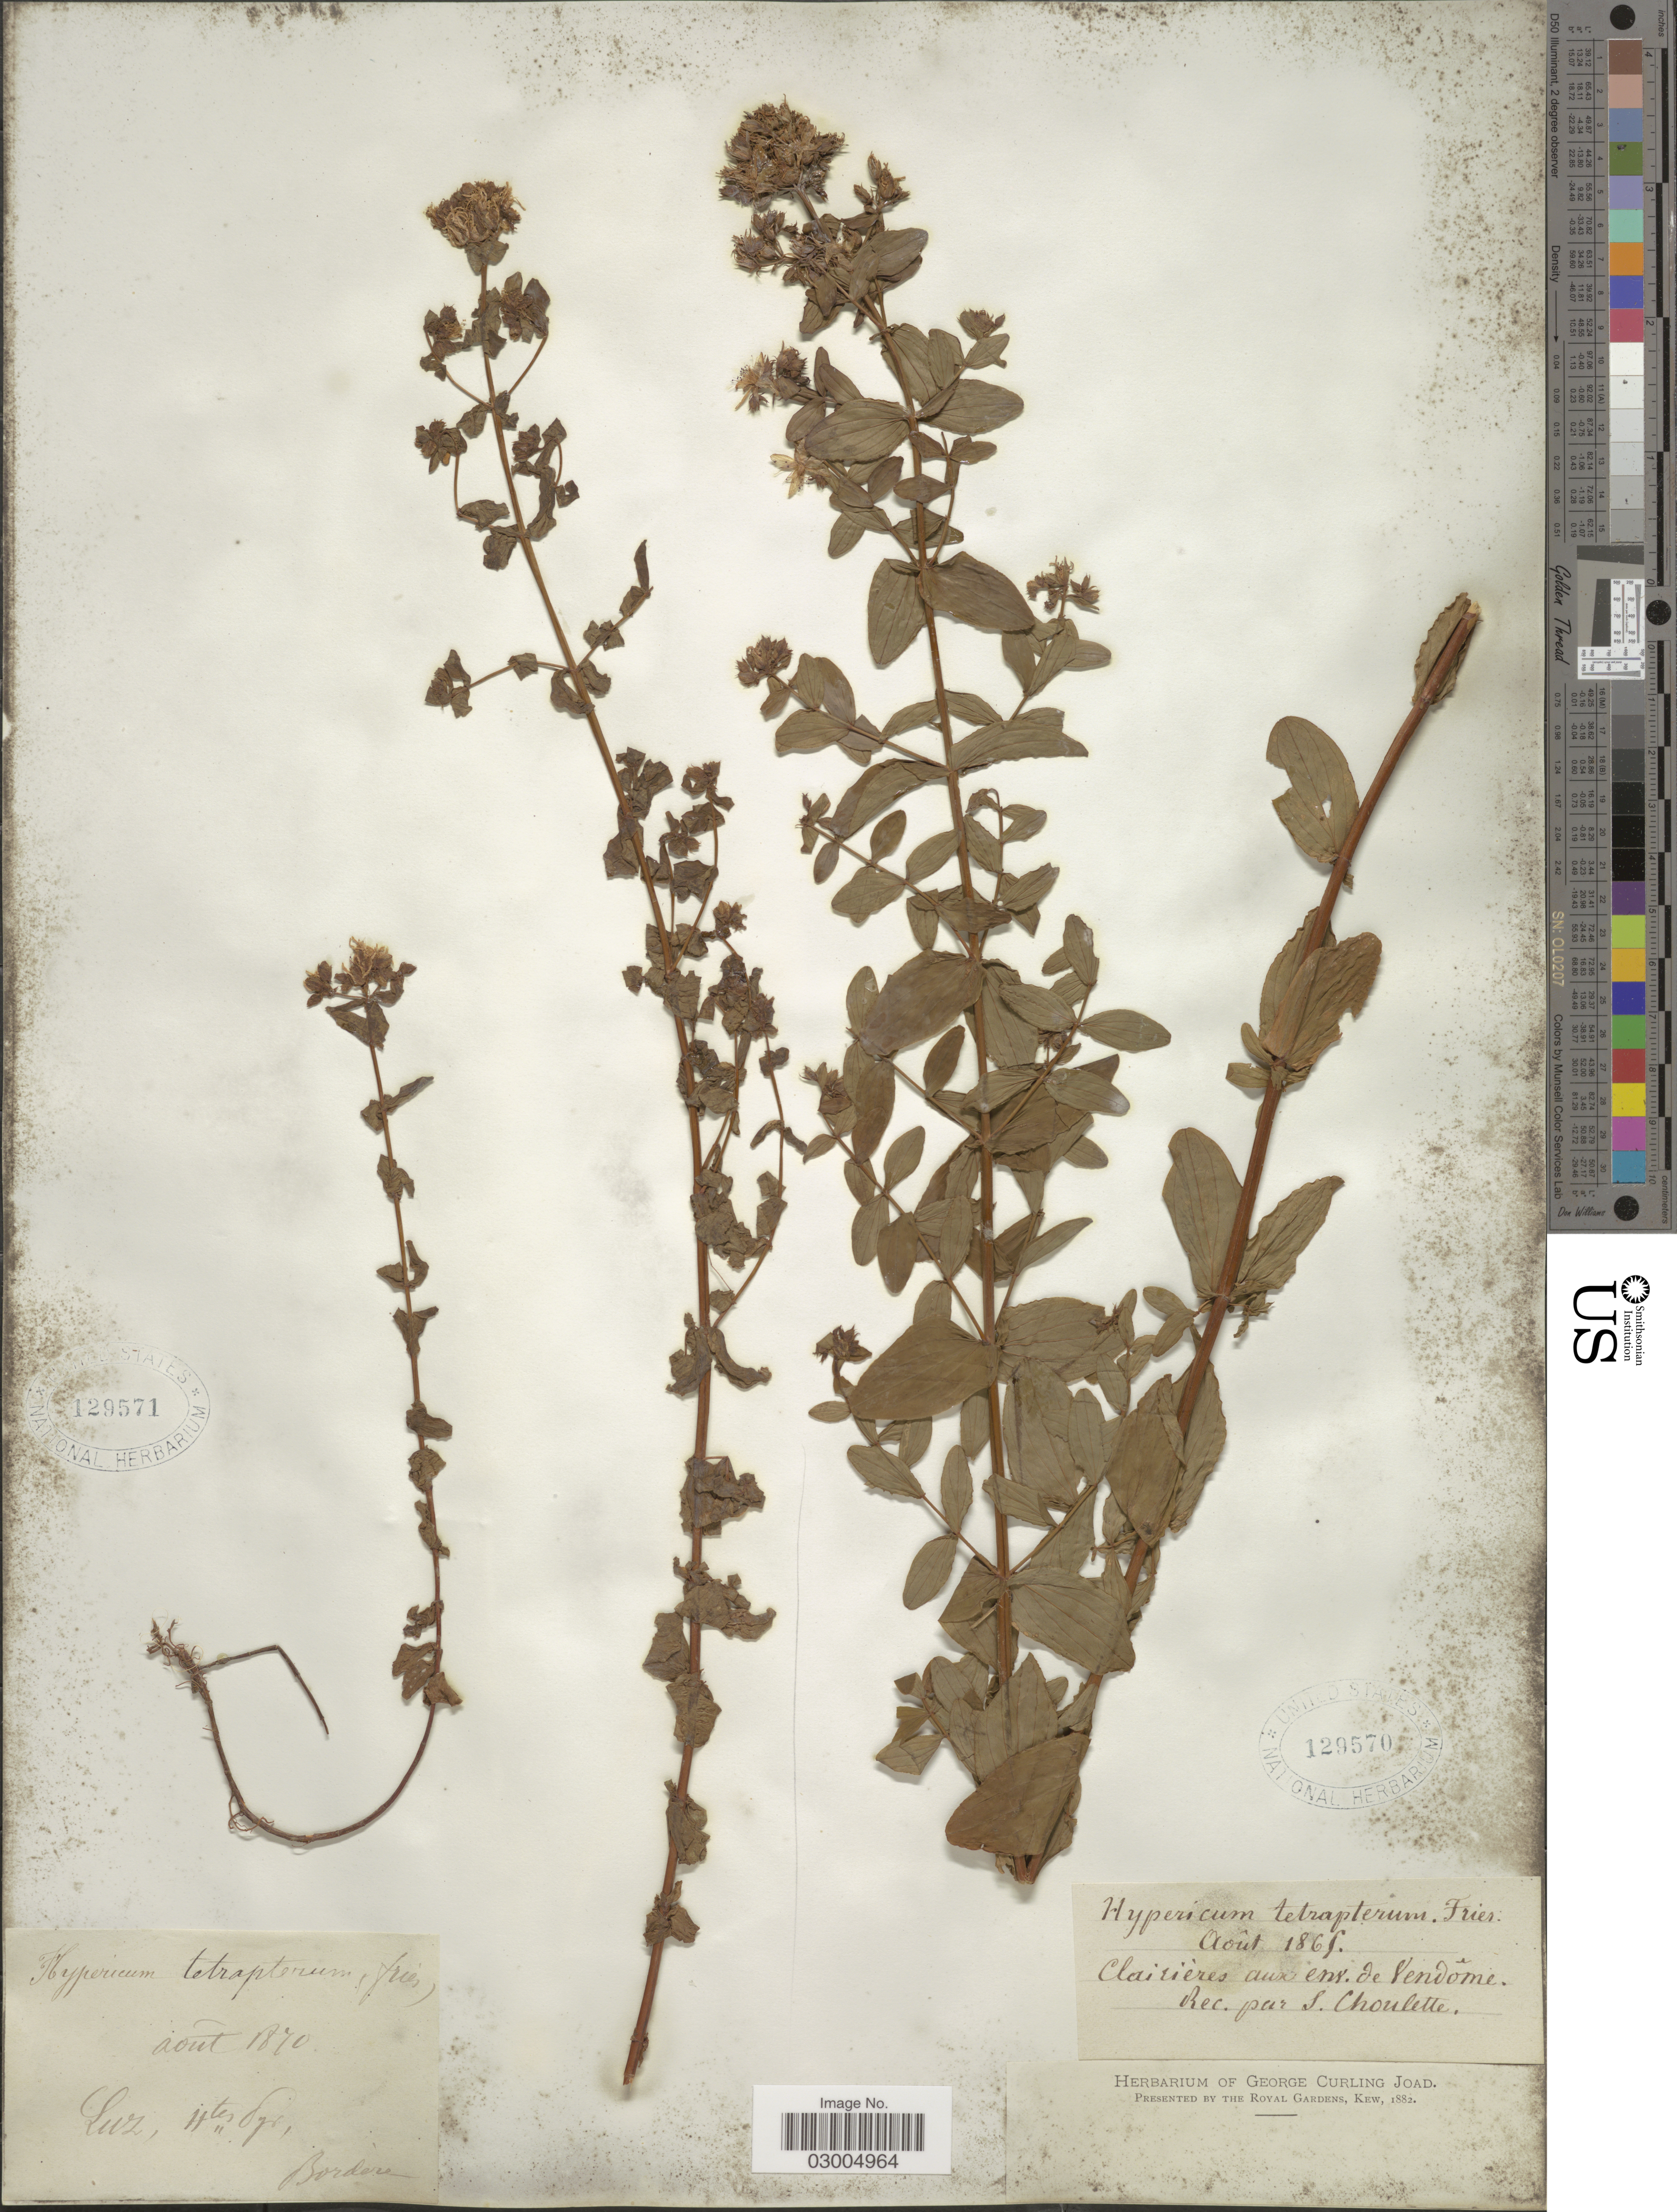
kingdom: Plantae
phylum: Tracheophyta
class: Magnoliopsida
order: Malpighiales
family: Hypericaceae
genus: Hypericum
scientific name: Hypericum tetrapterum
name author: Fr.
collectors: -. Bordere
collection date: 1870-08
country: France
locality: Luz, Htes Pyr.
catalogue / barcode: US 129571